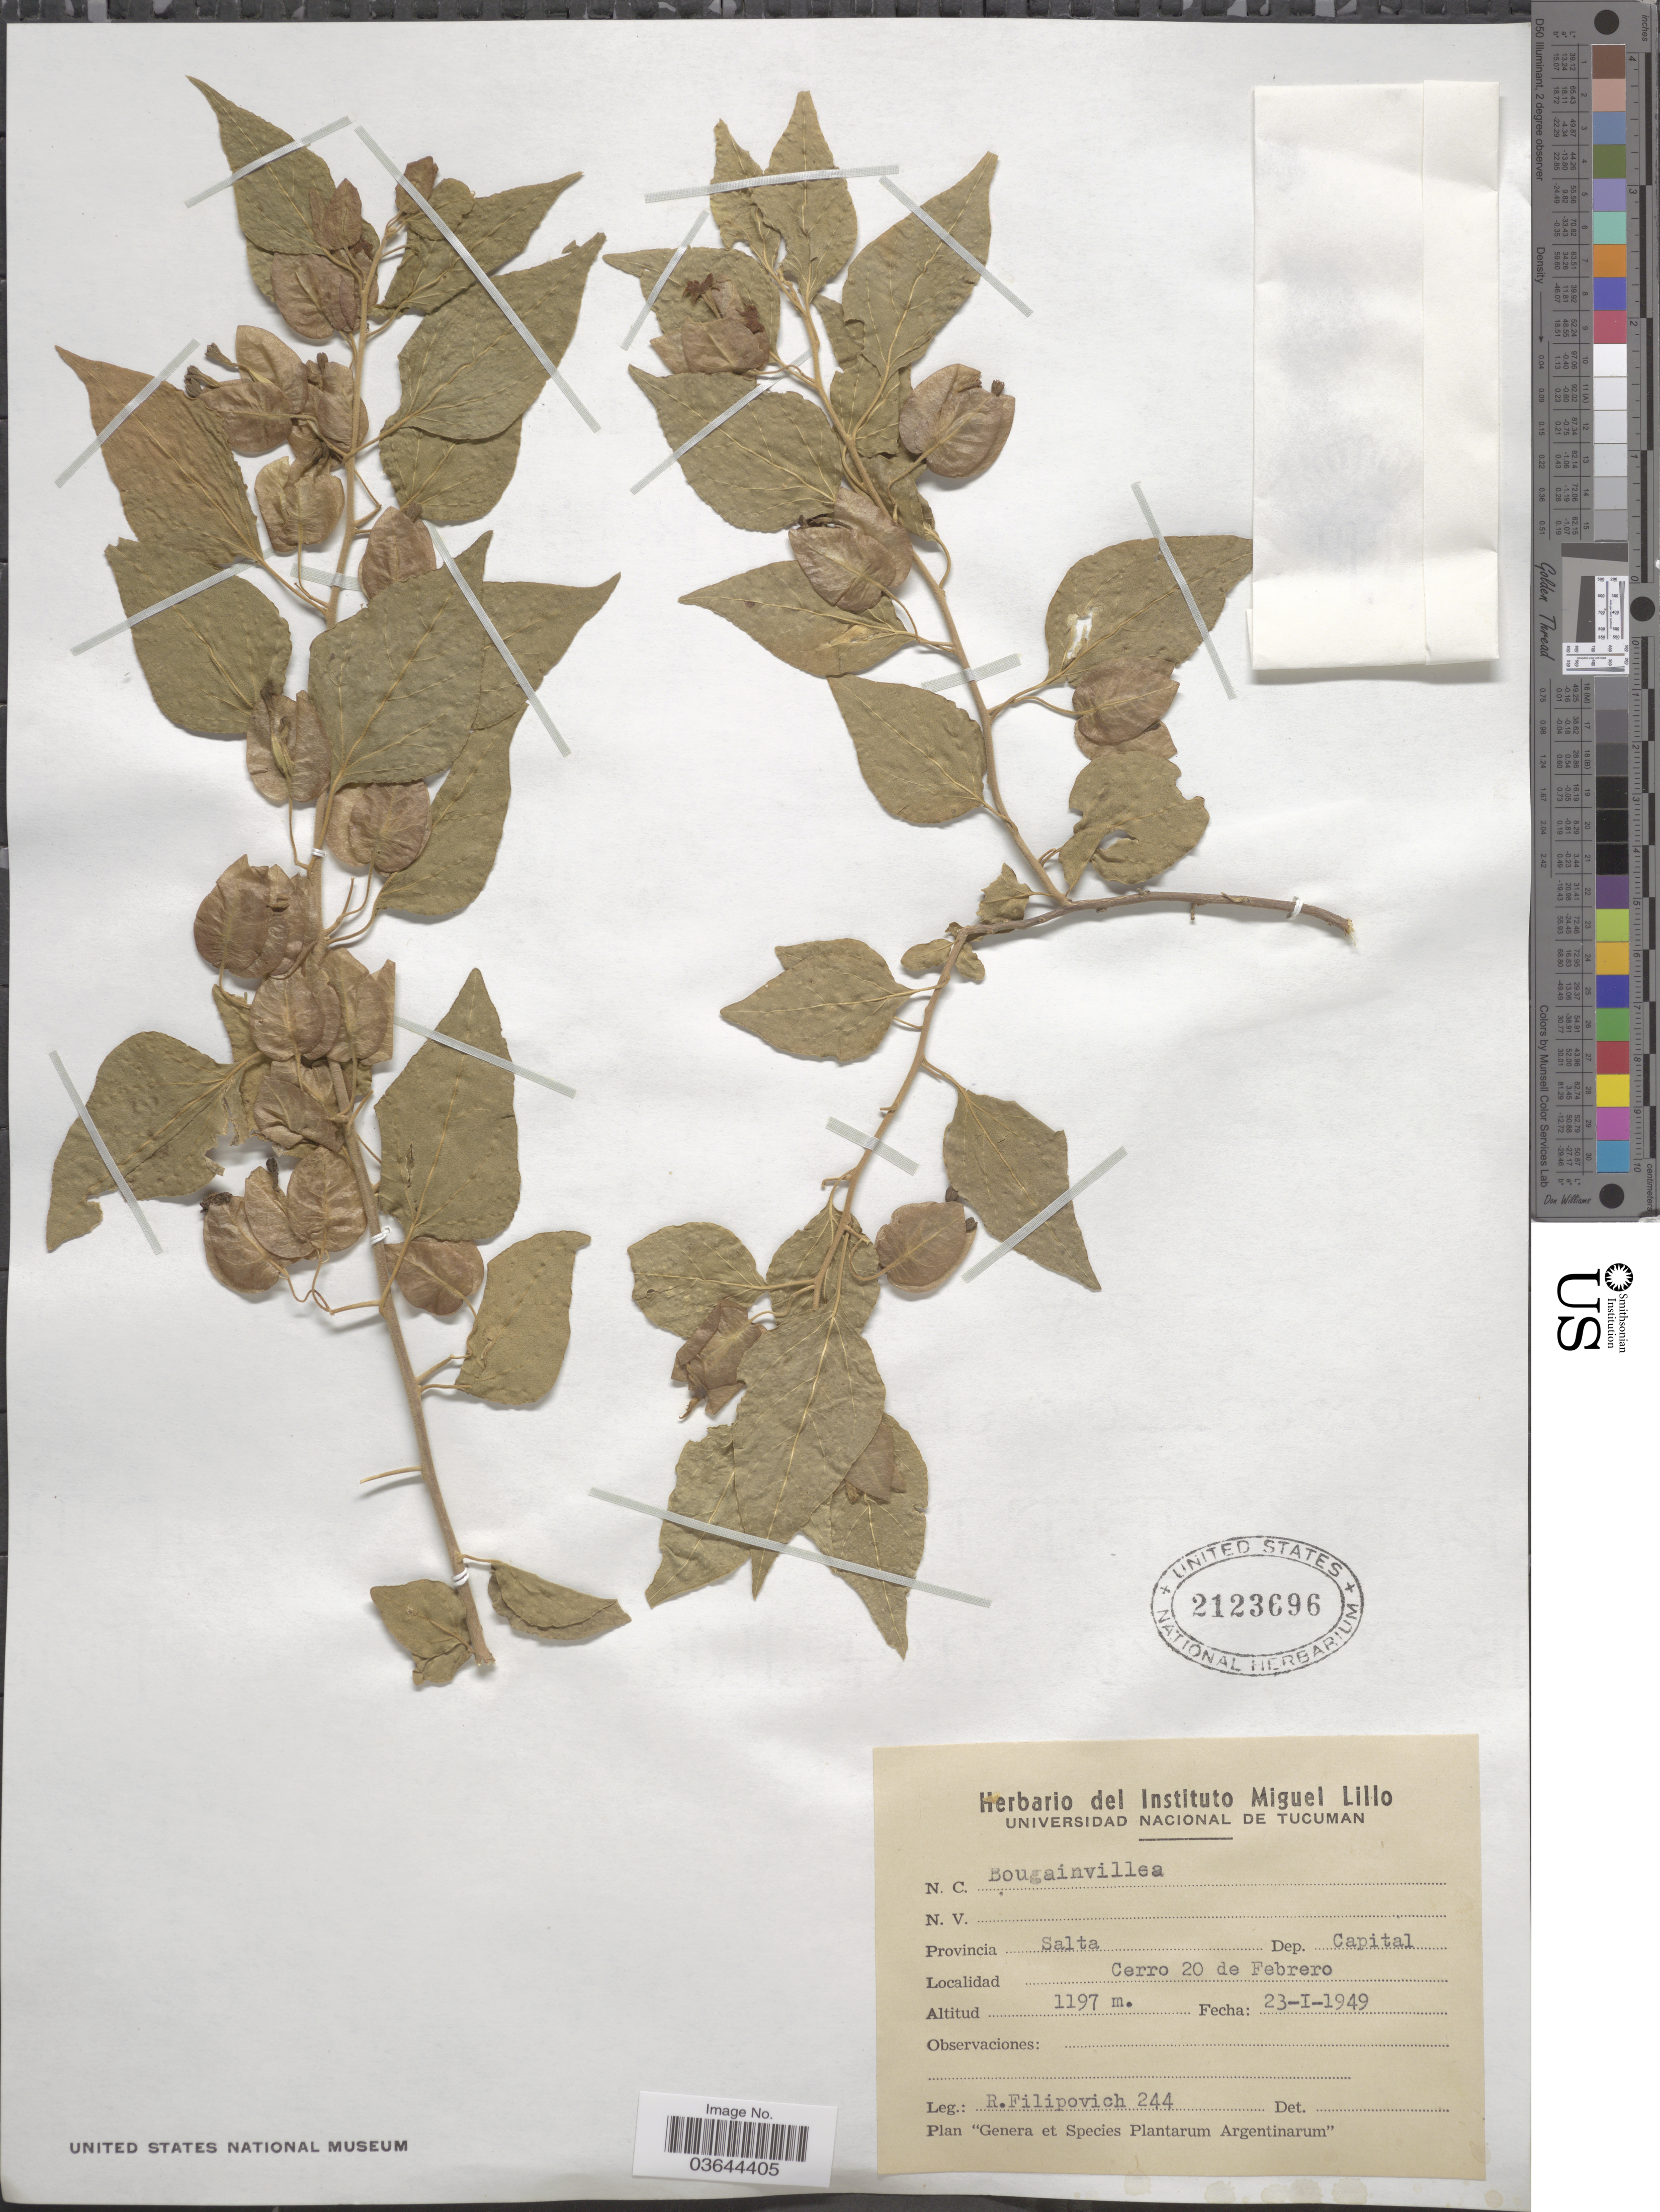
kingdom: Plantae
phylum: Tracheophyta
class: Magnoliopsida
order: Caryophyllales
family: Nyctaginaceae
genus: Bougainvillea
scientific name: Bougainvillea sp.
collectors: R. Filipovich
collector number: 244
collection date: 1949-01-23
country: Argentina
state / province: Salta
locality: Dep. Capital. Cerro 20 de Febrero.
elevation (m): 1197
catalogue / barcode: US 2123696